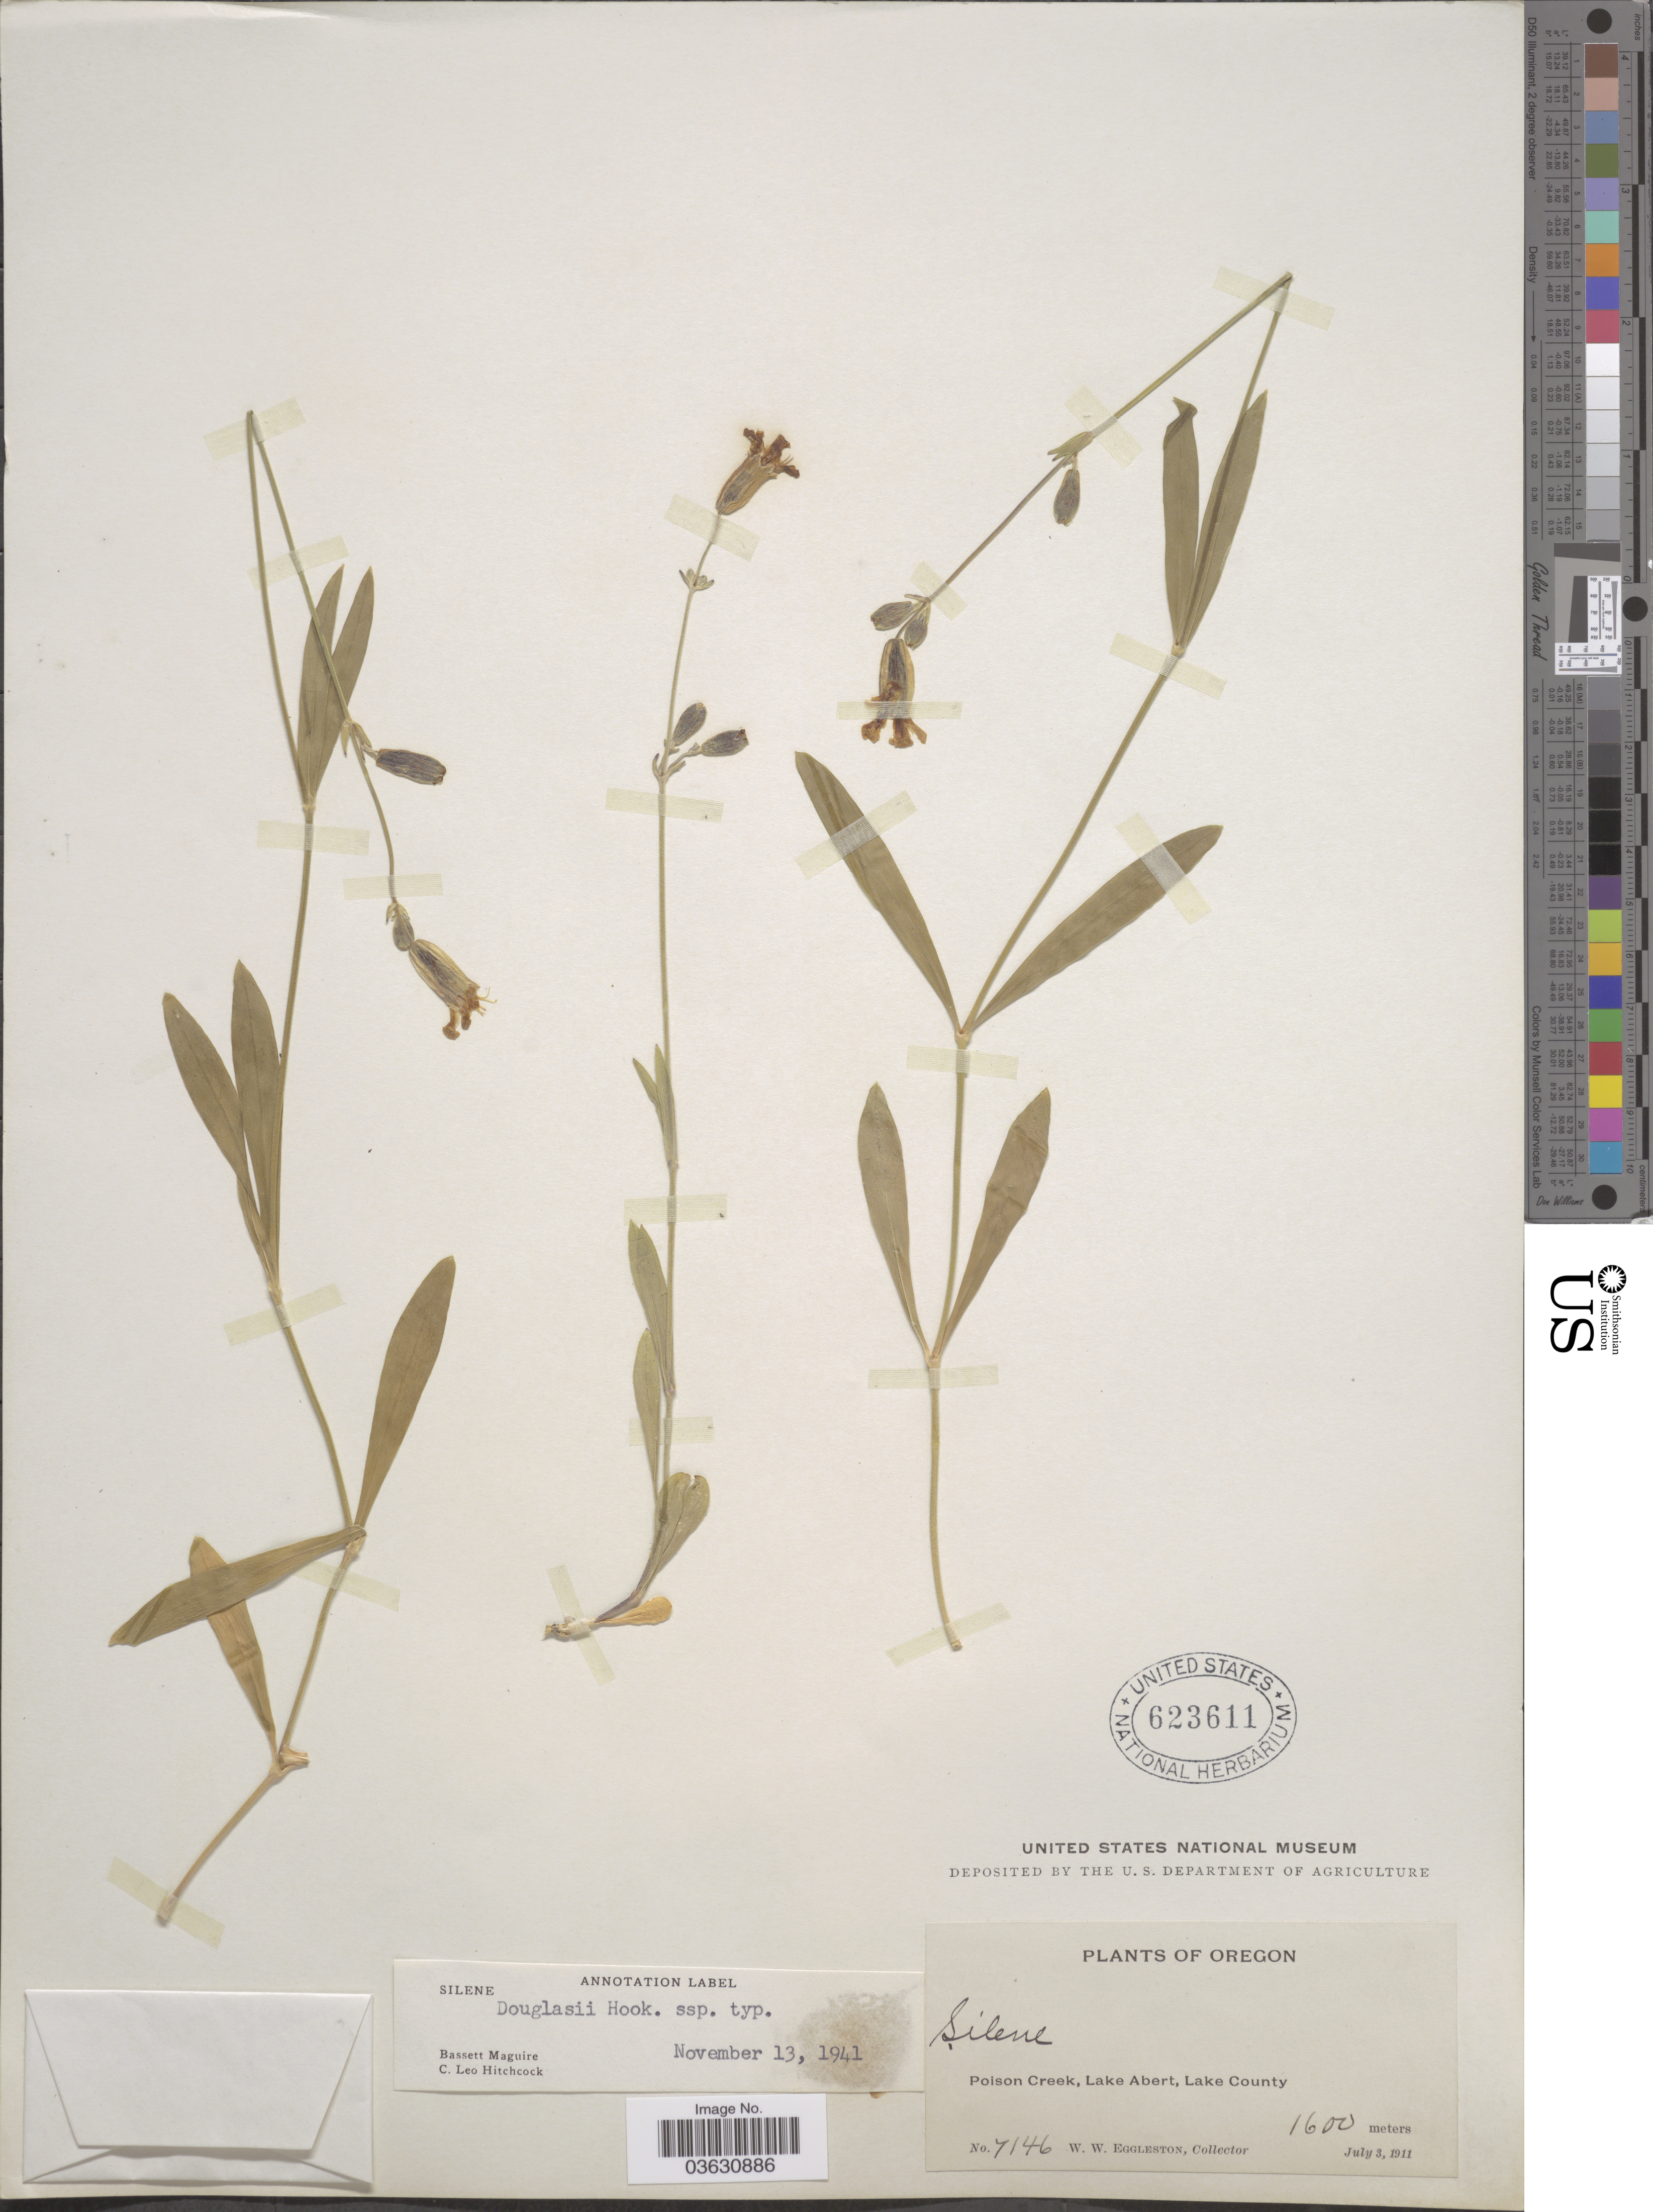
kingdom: Plantae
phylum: Tracheophyta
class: Magnoliopsida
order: Caryophyllales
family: Caryophyllaceae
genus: Silene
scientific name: Silene douglasii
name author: Hook.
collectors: W. W. Eggleston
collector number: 7146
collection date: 1911-07-03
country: United States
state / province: Oregon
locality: Poison Creek, Lake Abert, Lake County.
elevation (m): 1600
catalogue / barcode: US 623611